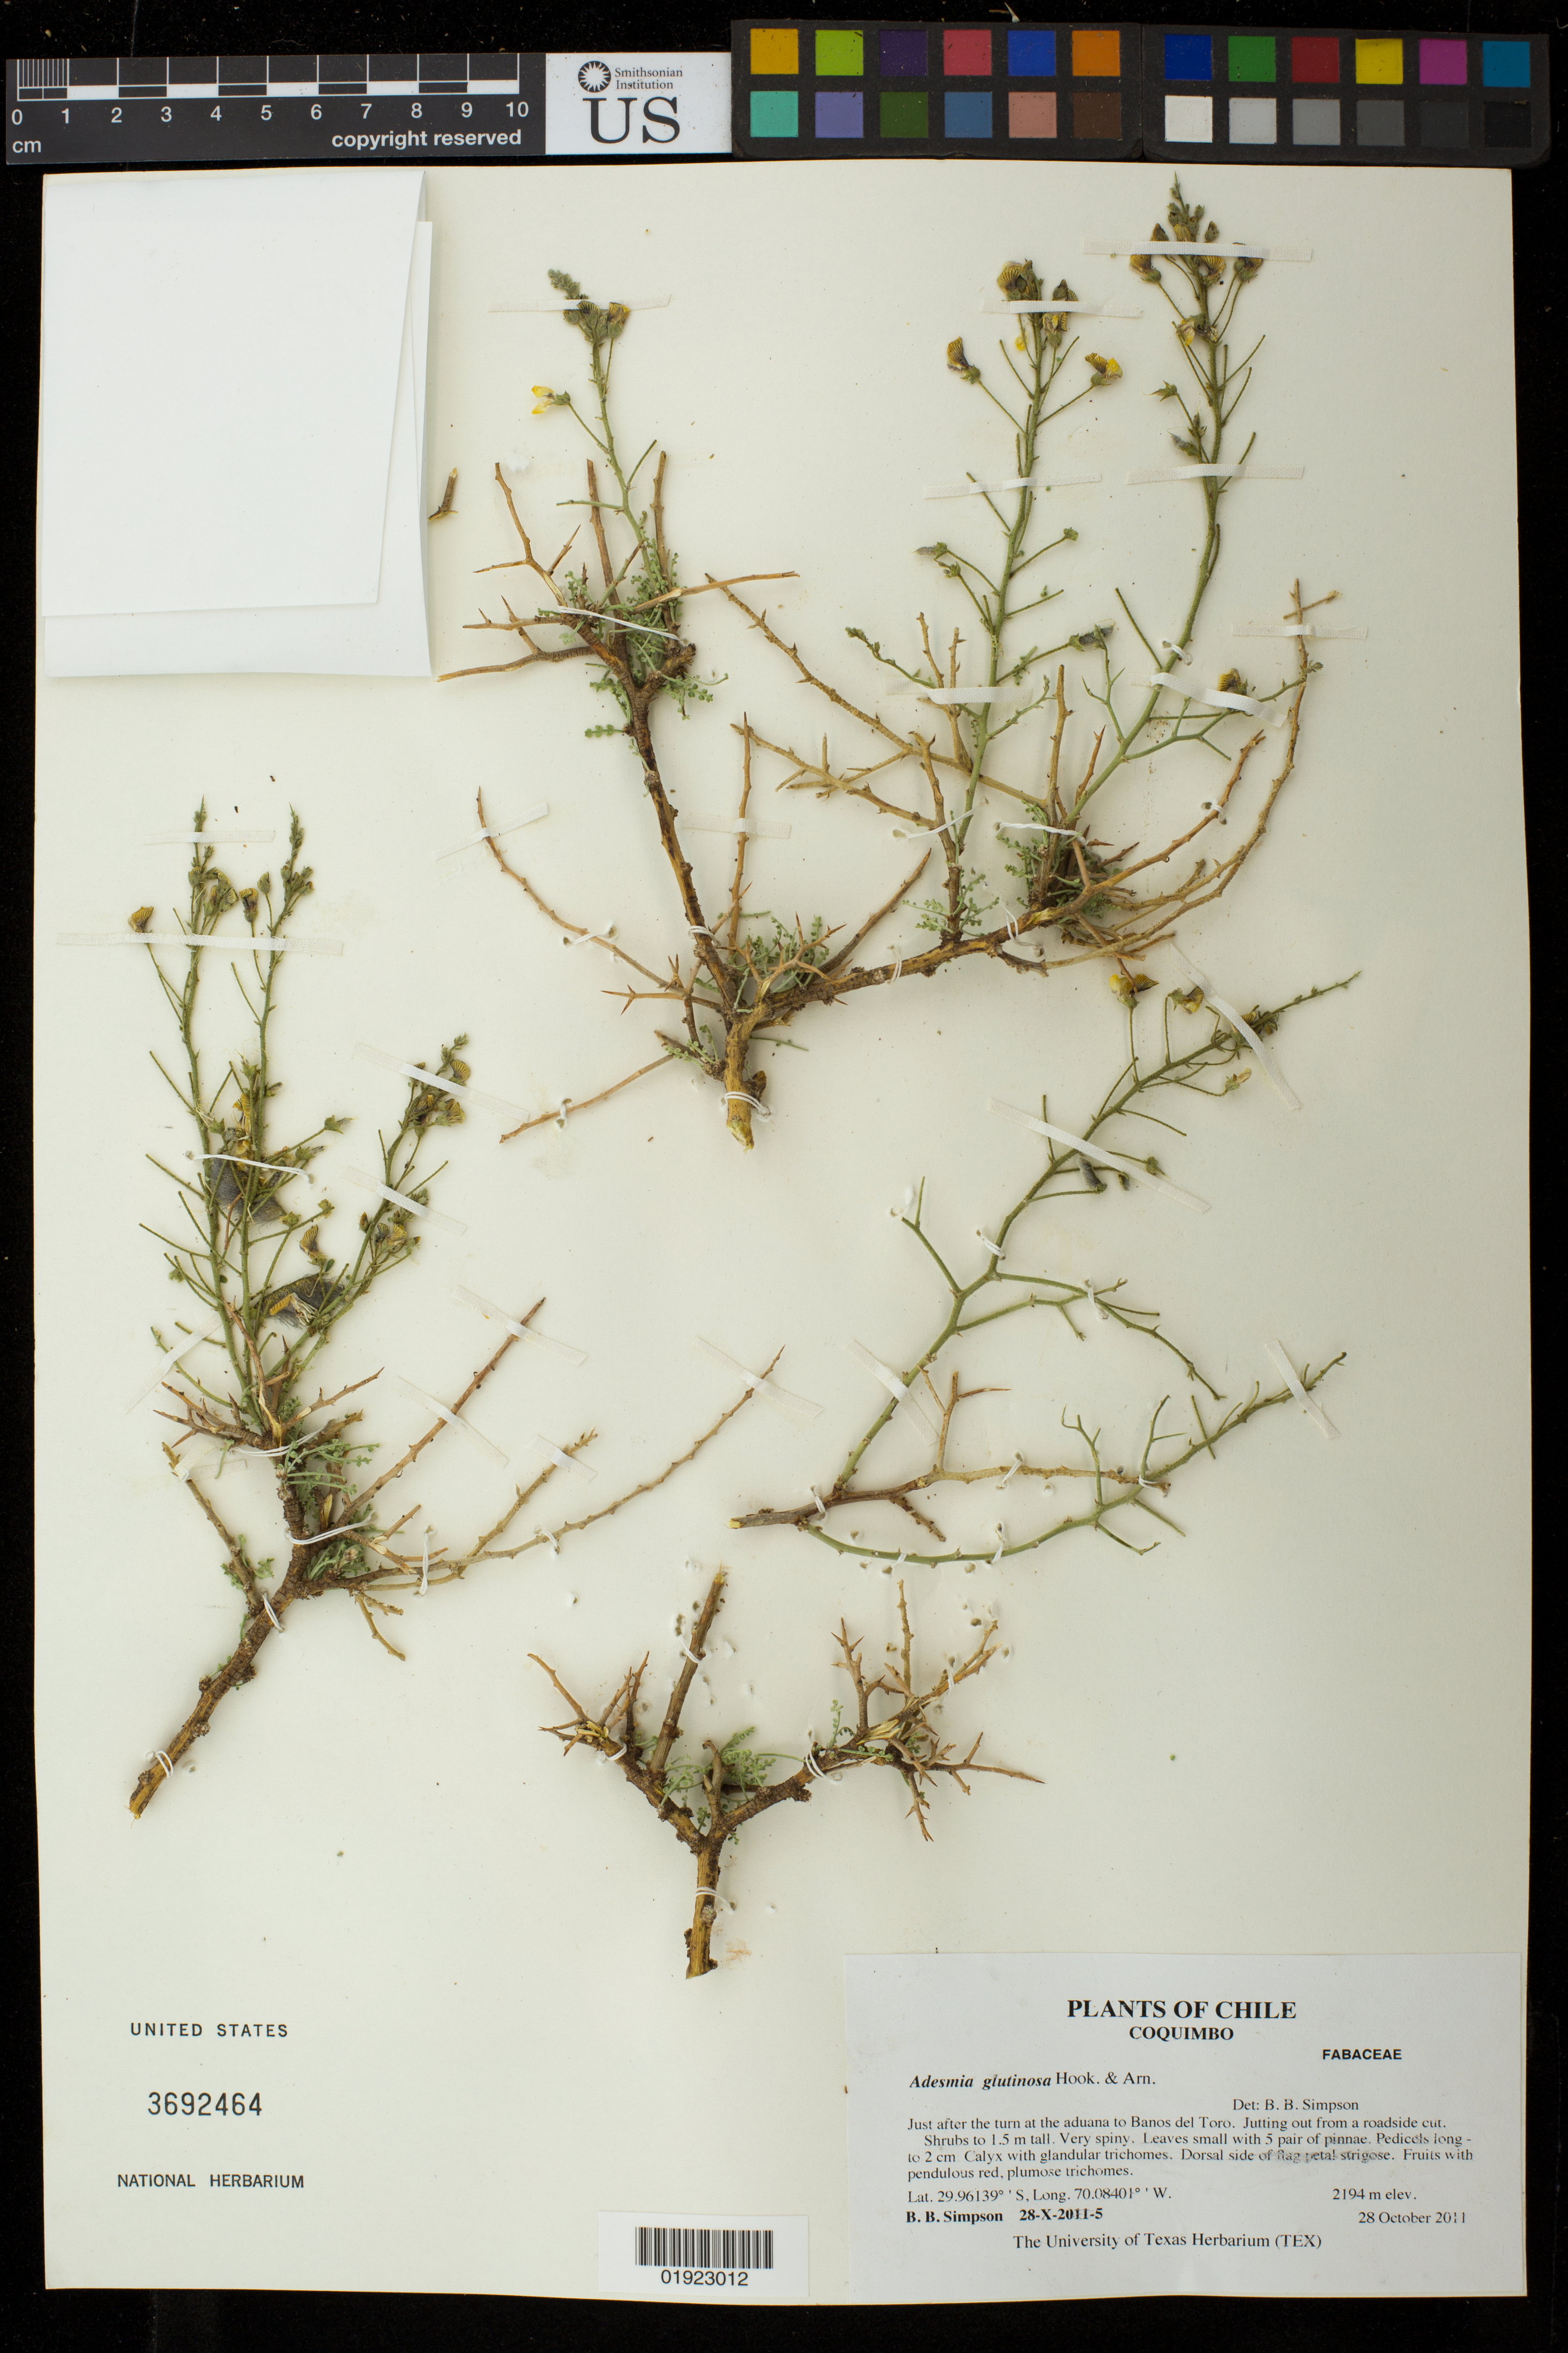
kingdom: Plantae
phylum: Tracheophyta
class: Magnoliopsida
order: Fabales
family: Fabaceae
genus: Adesmia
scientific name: Adesmia glutinosa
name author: Hook. & Arn.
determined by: Simpson, B. B.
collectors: B. Simpson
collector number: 28-X-2011-5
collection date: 2011-10-28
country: Chile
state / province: Coquimbo (IV)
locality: Just after the turn at the aduana to Banos del Toro.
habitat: Jutting out from a roadside cut.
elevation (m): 2194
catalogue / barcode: US 3692464